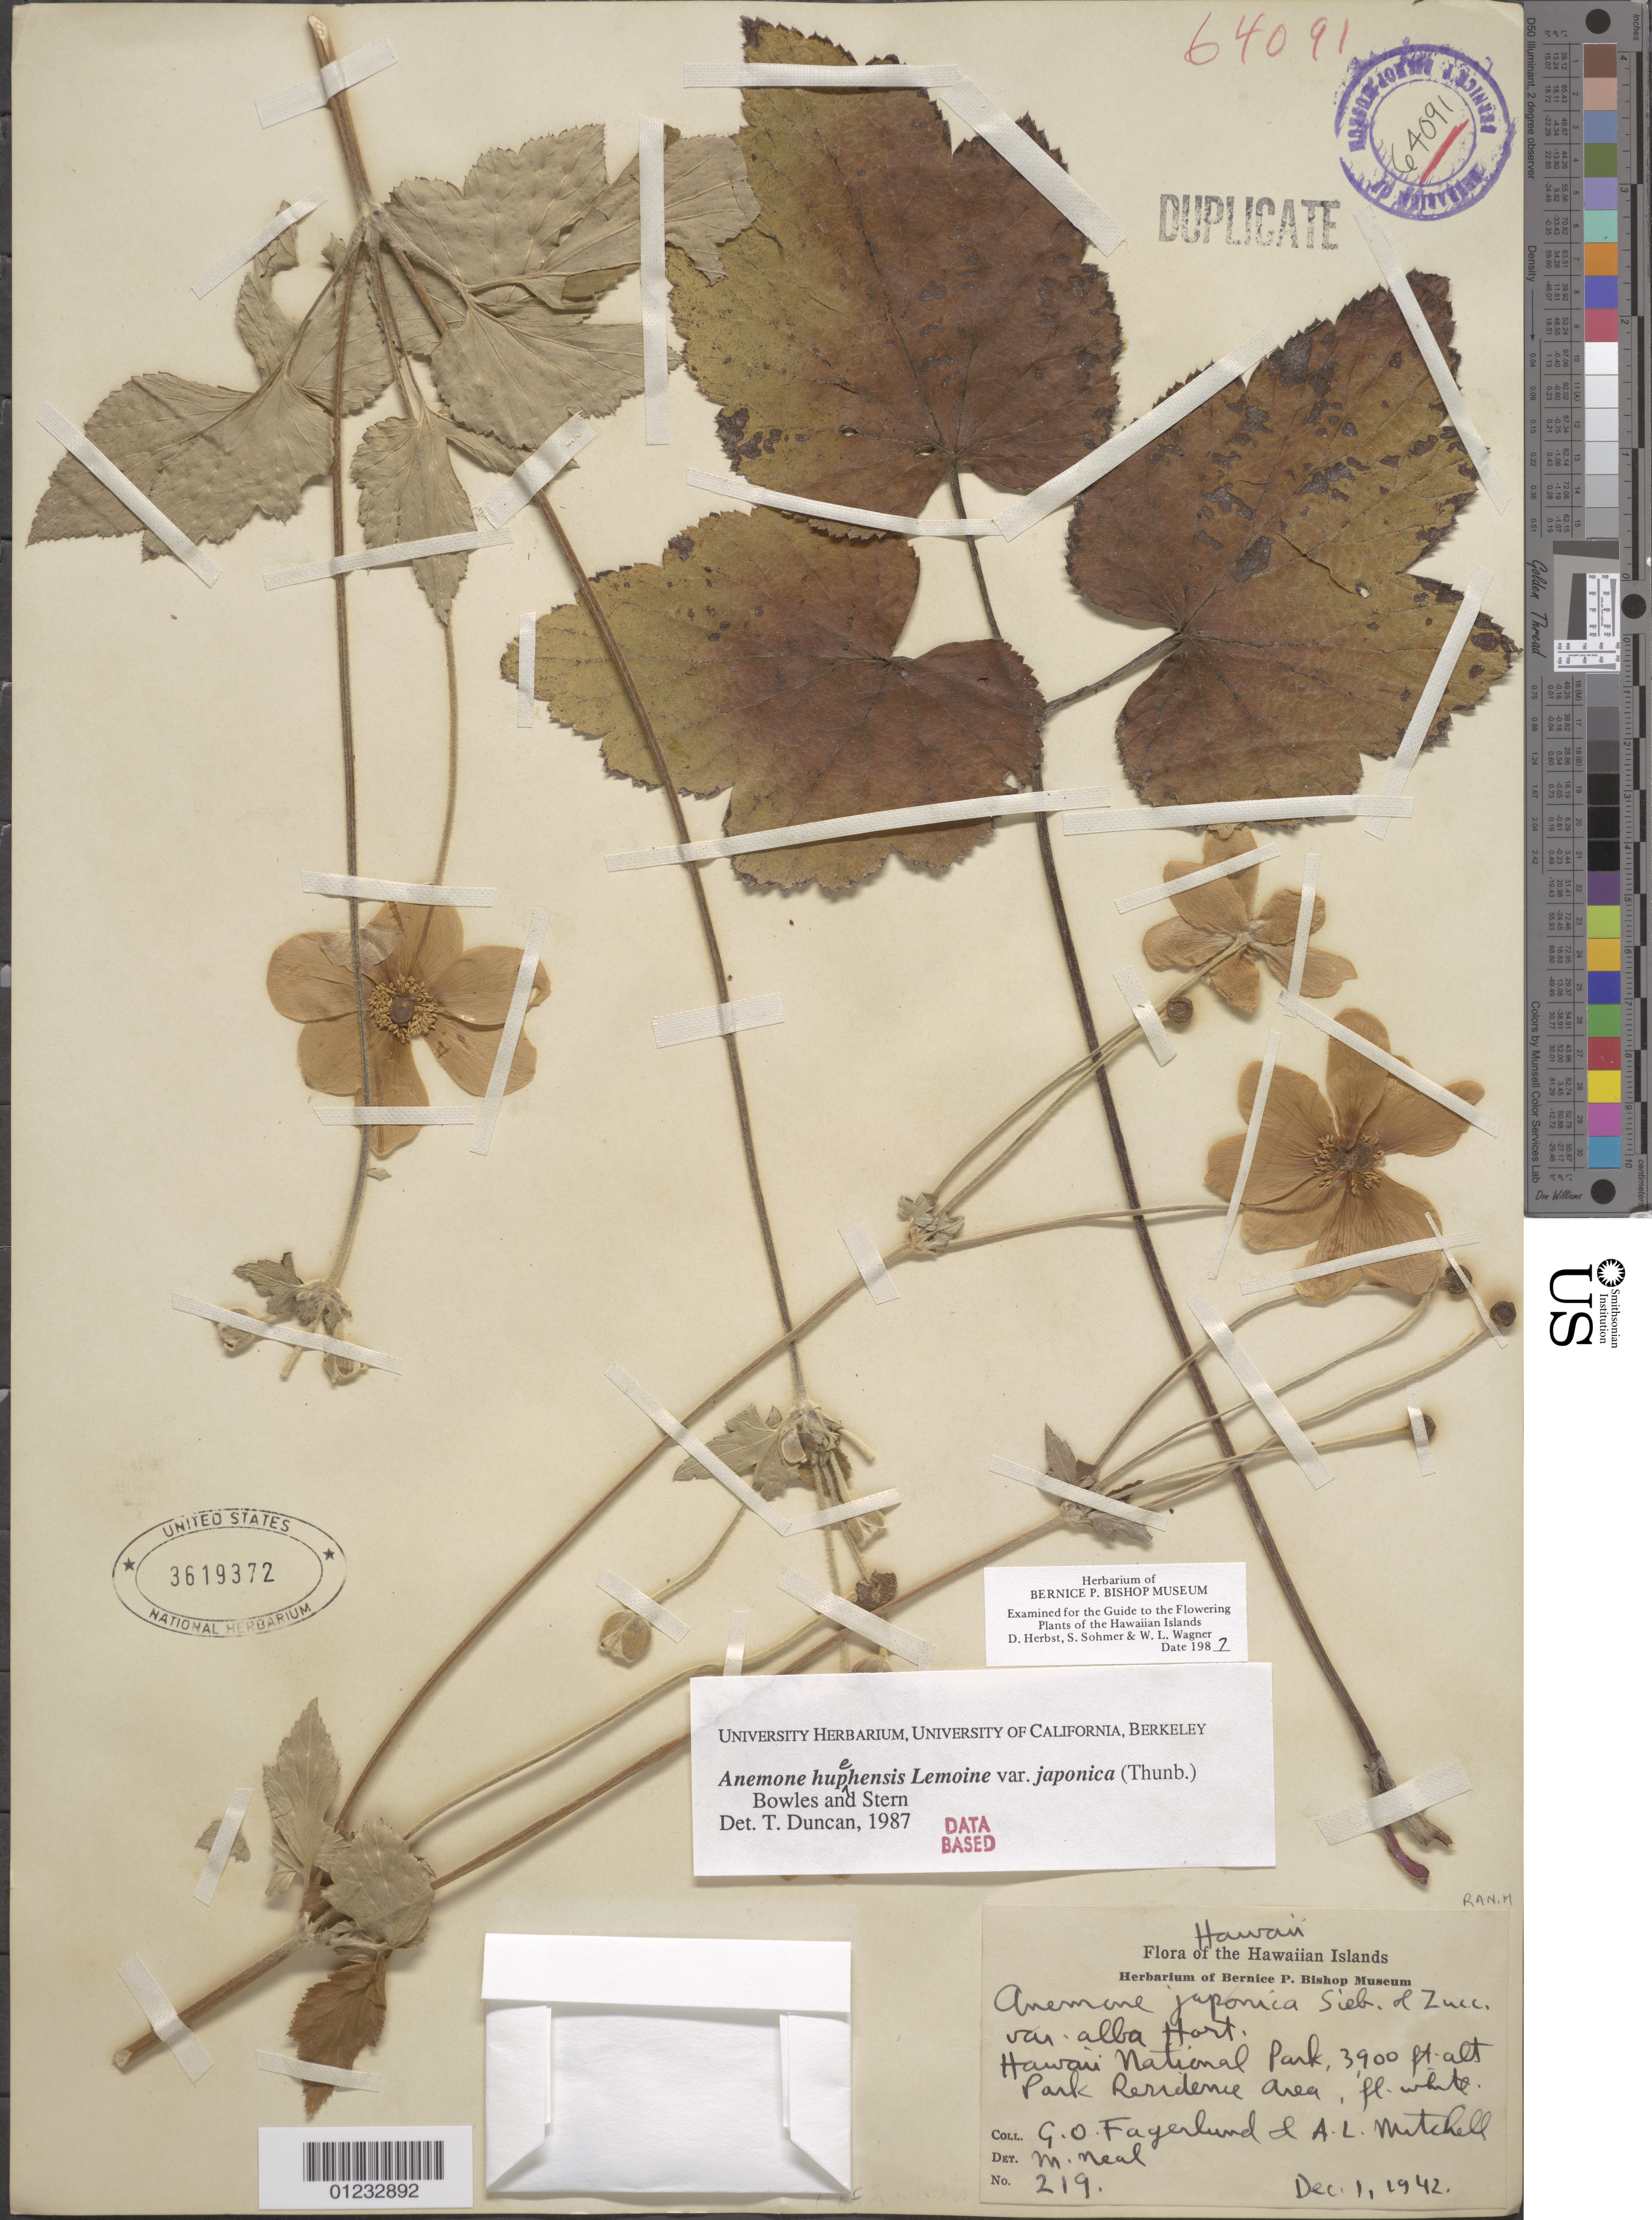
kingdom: Plantae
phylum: Tracheophyta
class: Magnoliopsida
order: Ranunculales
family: Ranunculaceae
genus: Anemone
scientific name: Anemone hupehensis var. japonica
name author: (Thunb.) Bowles & Stearn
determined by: T. Duncan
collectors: G. Fagerlund & A. Mitchell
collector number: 219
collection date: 1942-12-01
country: United States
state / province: Hawaii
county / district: Hawaii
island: Hawaii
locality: Hawaii National Park, Park residence area.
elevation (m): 1189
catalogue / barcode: US 3619372